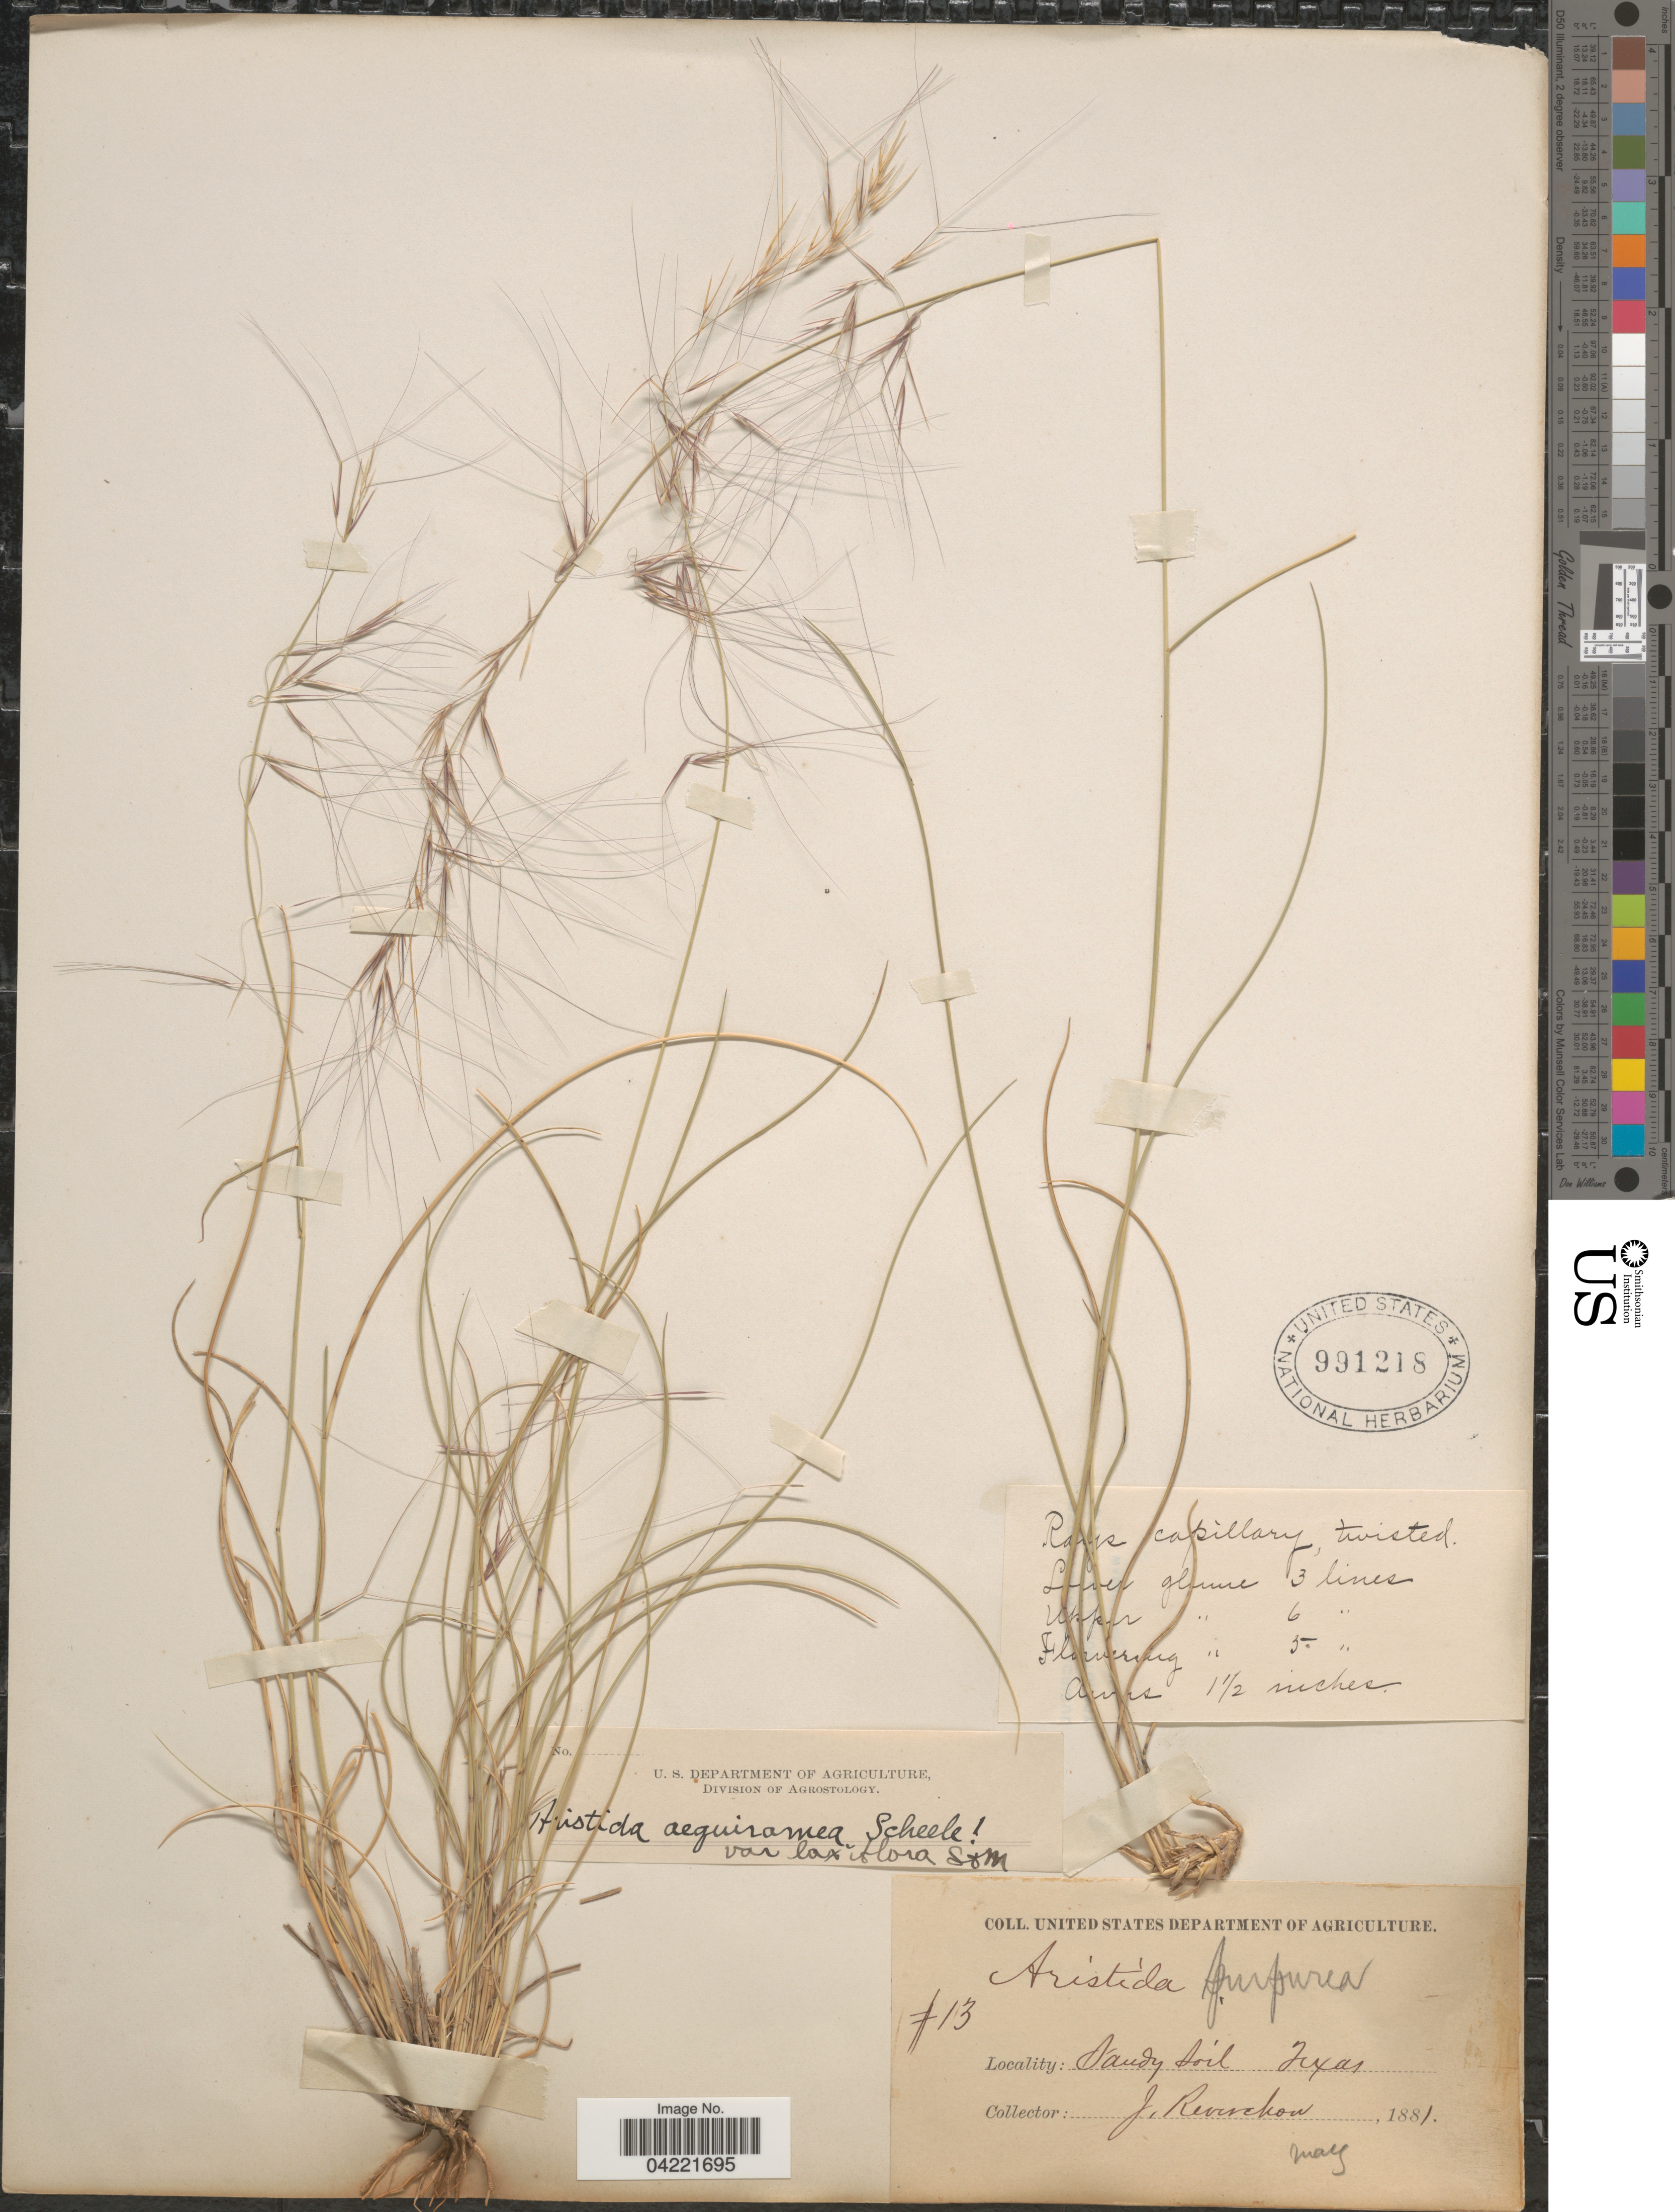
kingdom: Plantae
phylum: Tracheophyta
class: Liliopsida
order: Poales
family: Poaceae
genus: Aristida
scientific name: Aristida purpurea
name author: Nutt.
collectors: J. Reverchon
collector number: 13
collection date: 1881-05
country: United States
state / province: Texas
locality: Sandy soil.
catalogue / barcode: US 991218